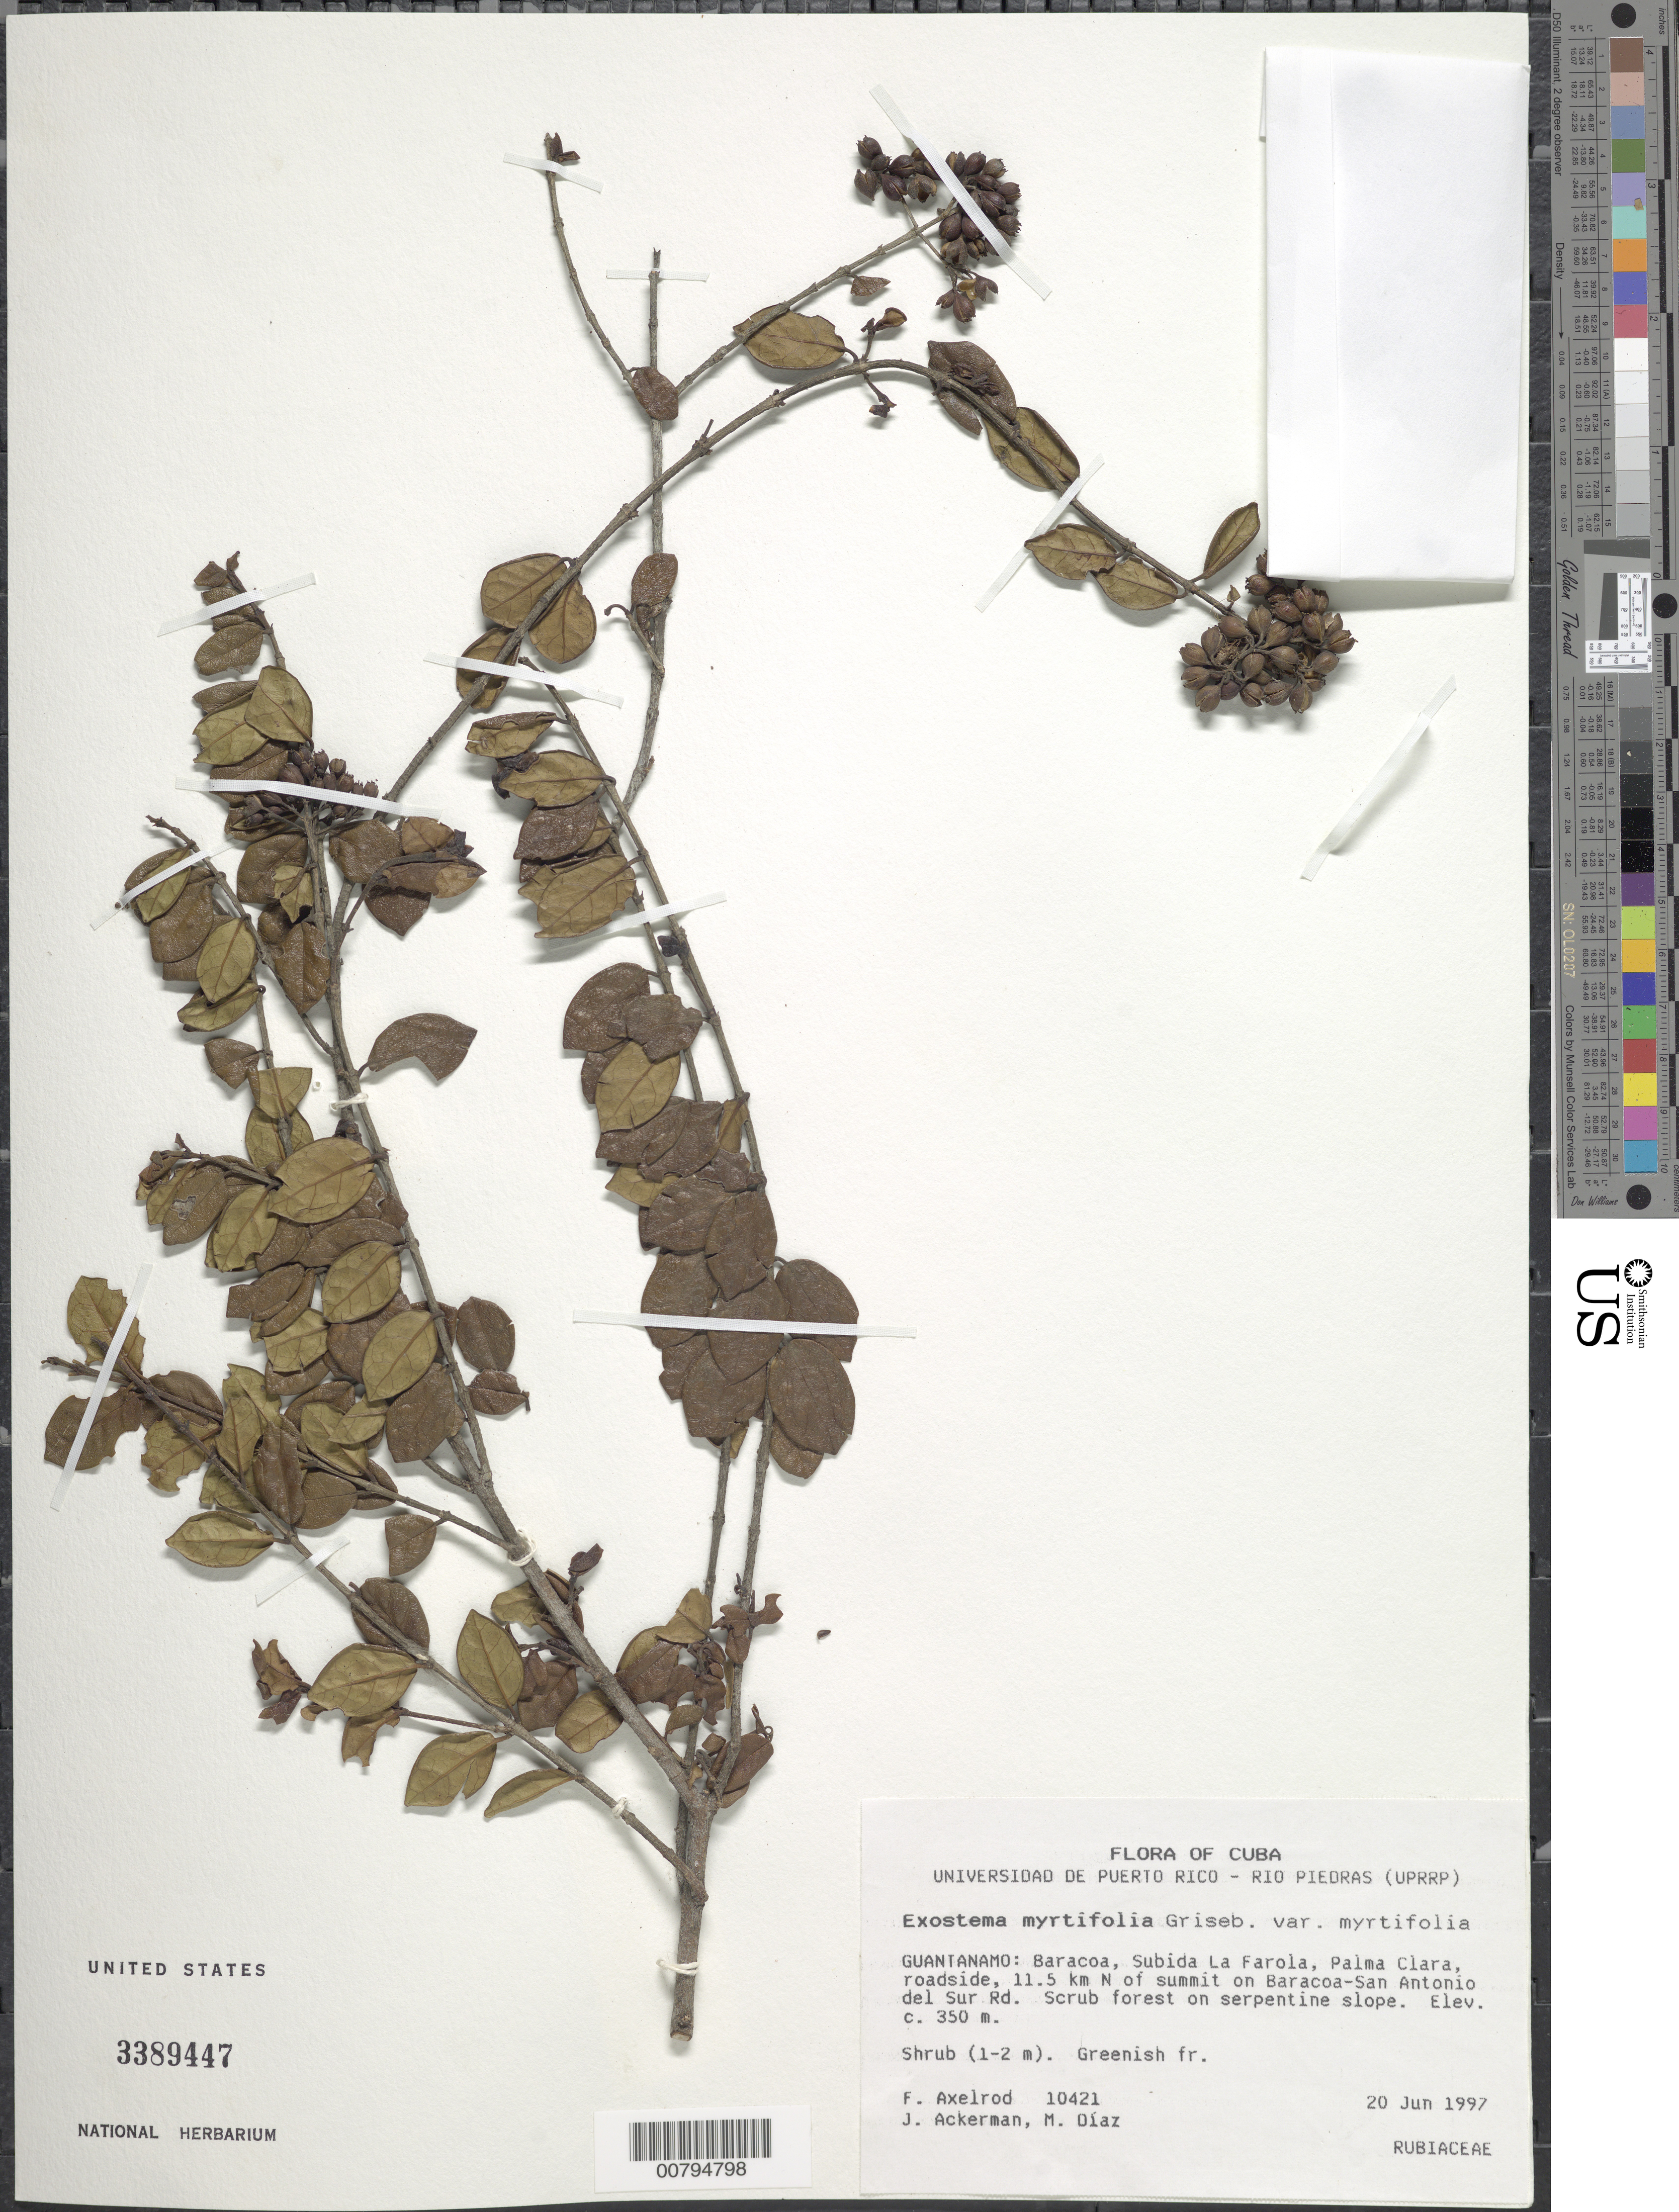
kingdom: Plantae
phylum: Tracheophyta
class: Magnoliopsida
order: Gentianales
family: Rubiaceae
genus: Exostema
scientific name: Exostema myrtifolium var. myrtifolium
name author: Griseb.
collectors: F. S. Axelrod, J. D. Ackerman & M. Díaz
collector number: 10421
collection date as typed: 20 Jun 1997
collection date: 1997-06-20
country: Cuba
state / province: Guantanamo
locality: Baracoa, Subida La Farola, Palma Clara, roadside, 11.5 km N of summit on Baracoa-San Antonio del Sur Rd.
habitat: Scrub forest on serpentine slope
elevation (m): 350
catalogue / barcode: US 3389447